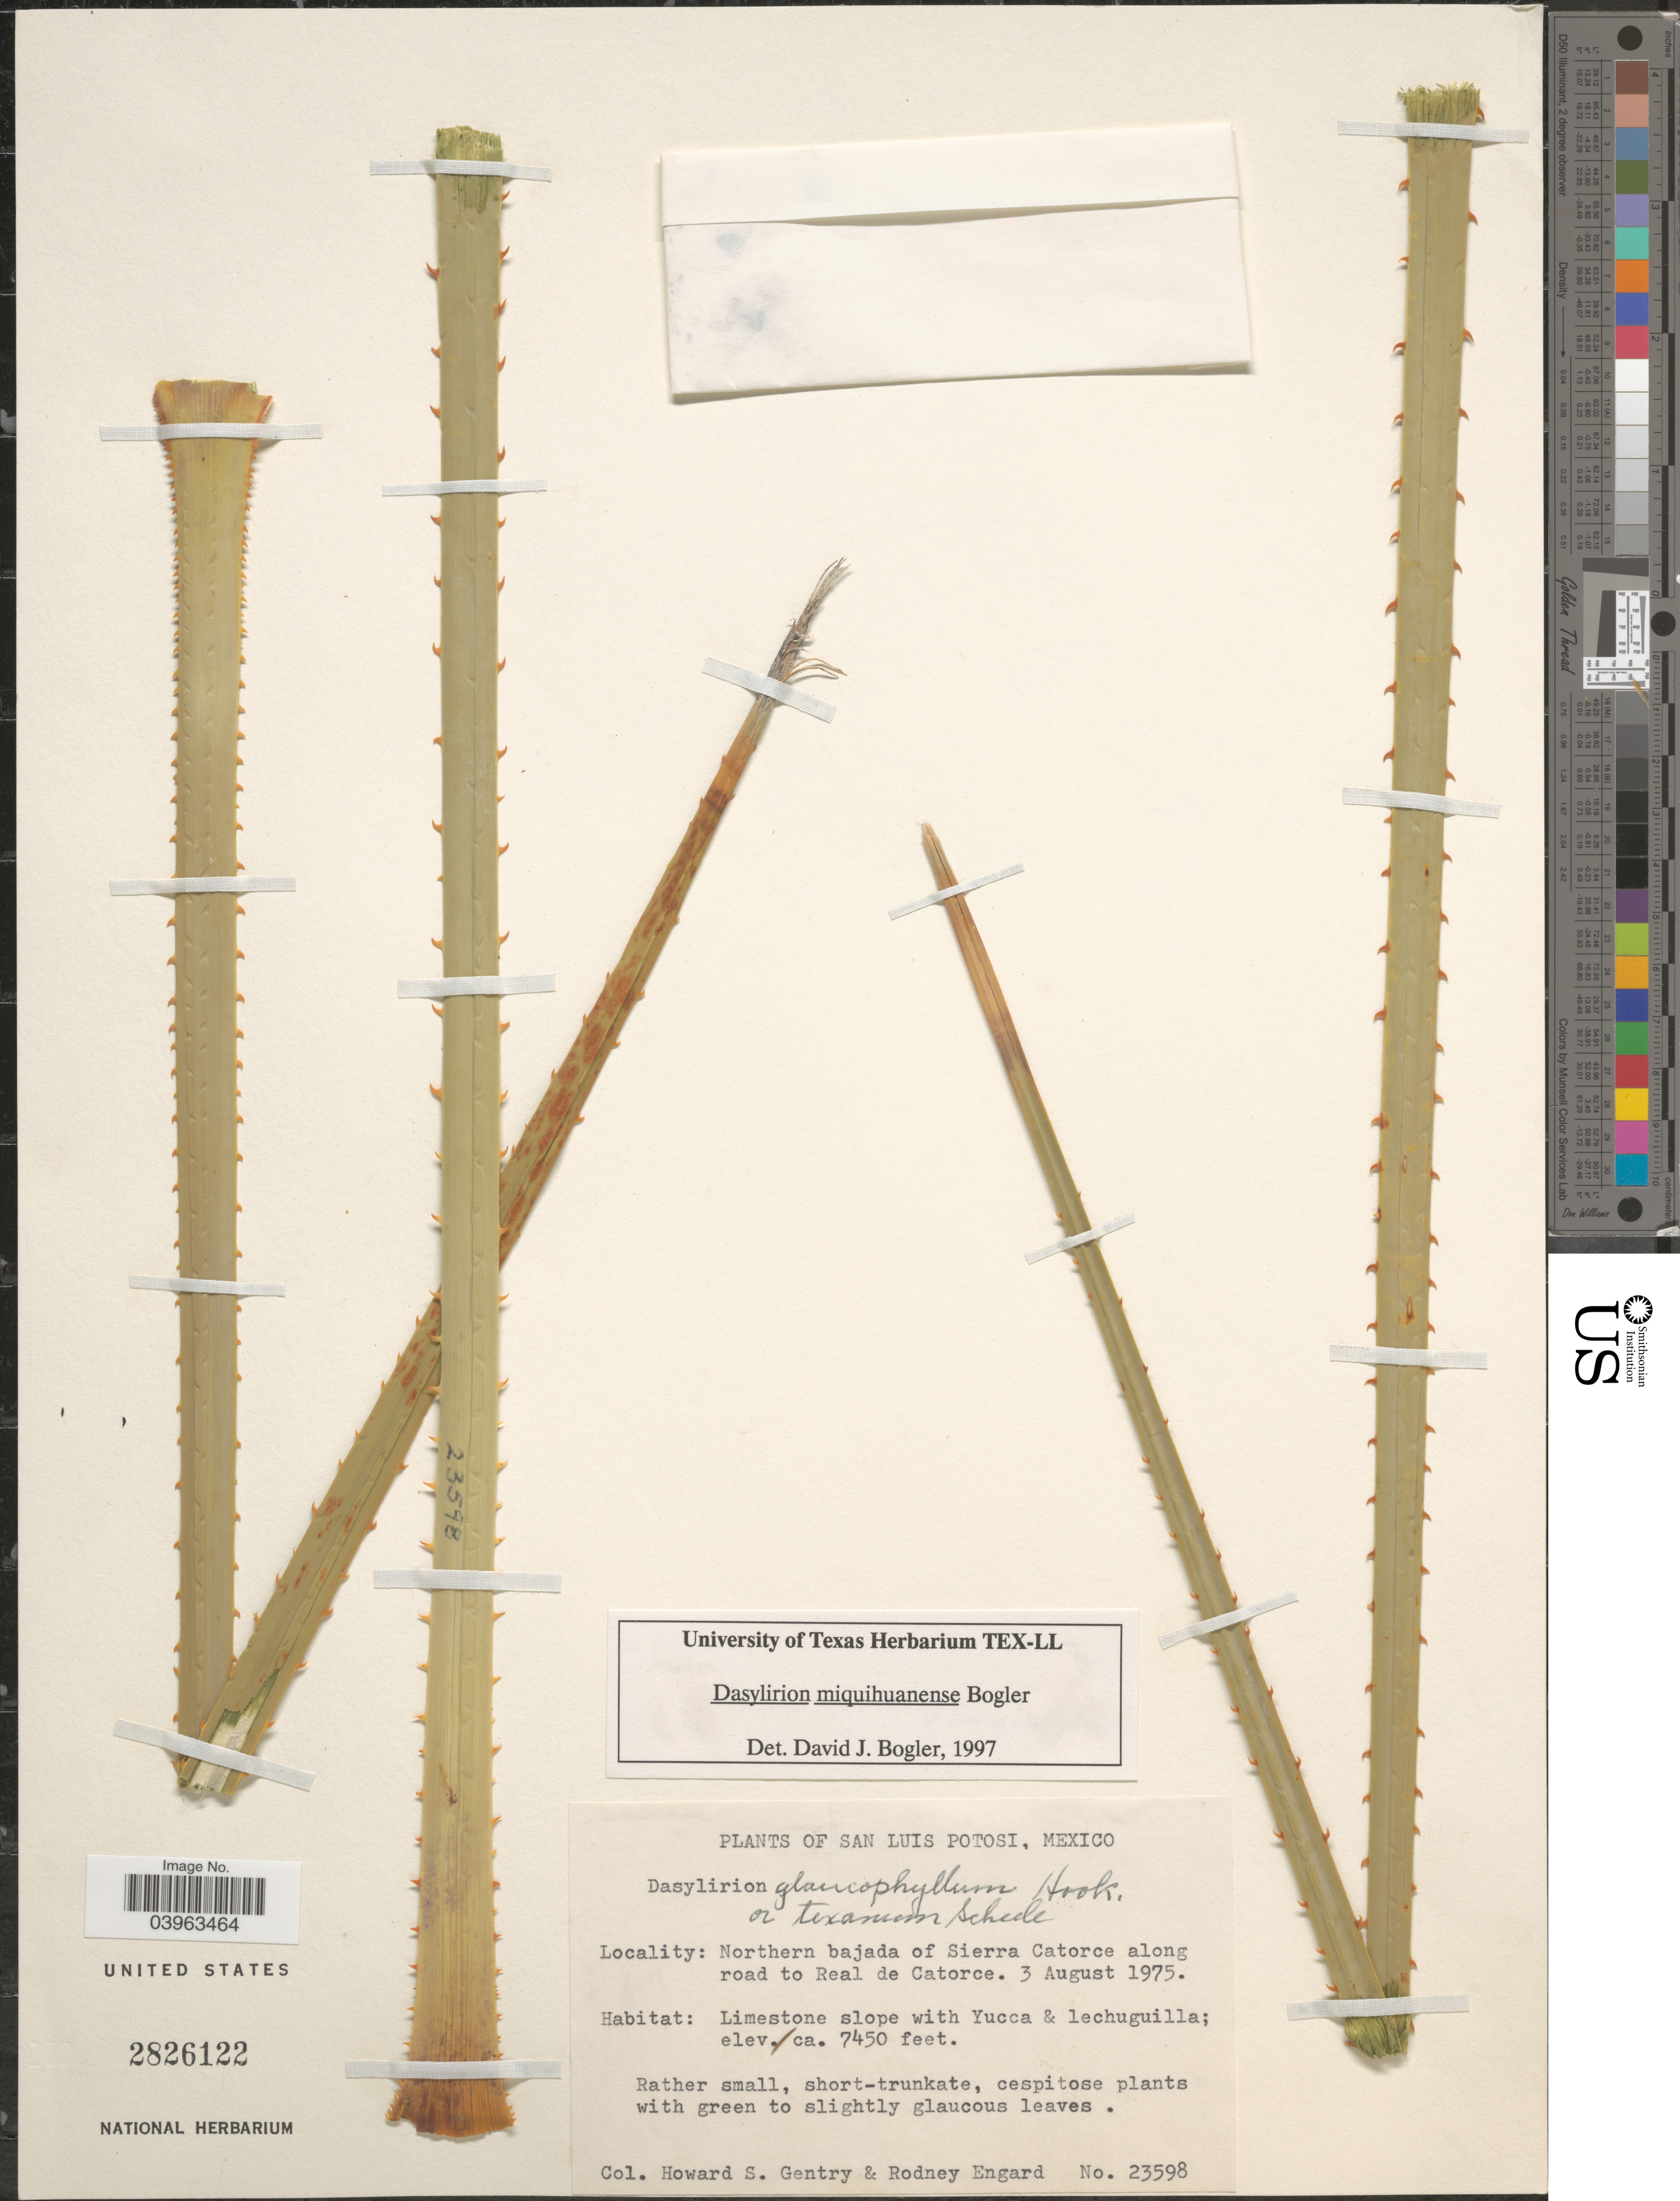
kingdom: Plantae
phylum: Tracheophyta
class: Liliopsida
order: Asparagales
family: Asparagaceae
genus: Dasylirion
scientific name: Dasylirion miquihuanense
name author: Bogler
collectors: H. S. Gentry & R. Engard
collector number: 23598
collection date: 1975-08-03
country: Mexico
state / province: San Luis Potosí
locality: Northern bajada of Sierra Catorce along road to Real de Catorce. Limestone slope with Yucca & Lechuguilla.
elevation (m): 2271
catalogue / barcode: US 2826122